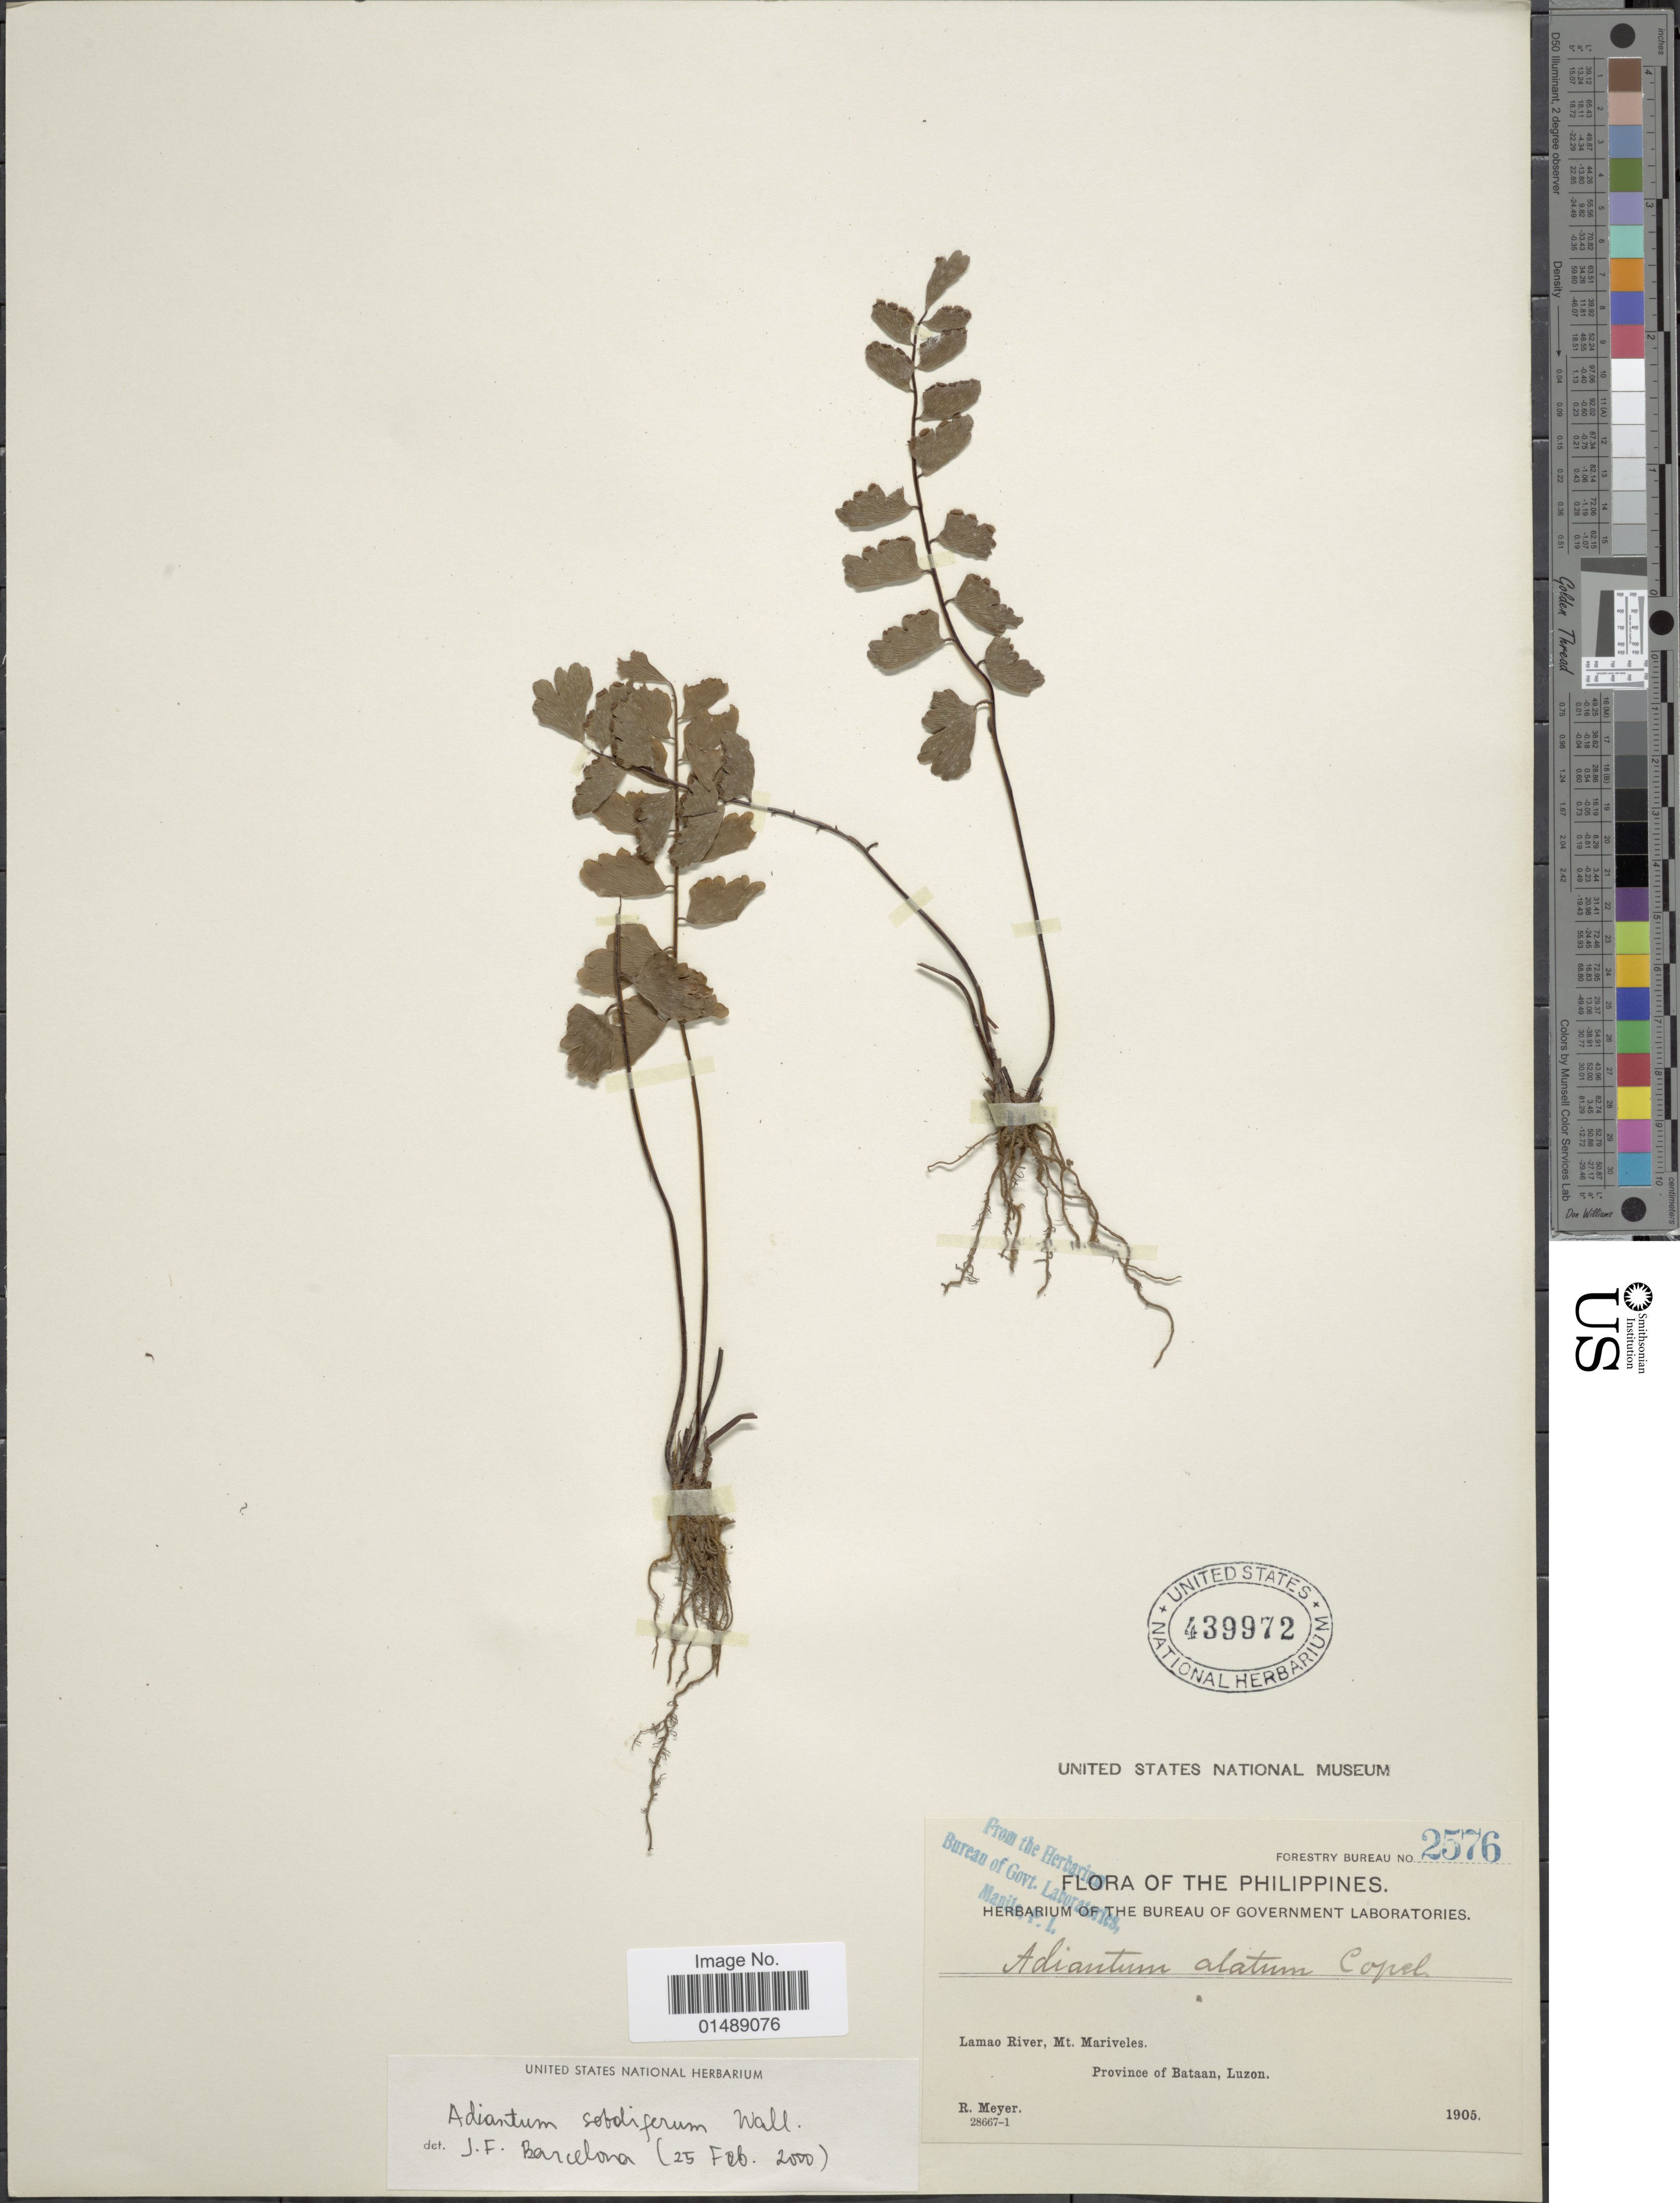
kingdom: Plantae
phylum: Tracheophyta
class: Polypodiopsida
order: Polypodiales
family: Pteridaceae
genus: Adiantum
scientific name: Adiantum soboliferum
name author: Wall. ex Hook.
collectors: R. Meyer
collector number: Forestry Bureau 2576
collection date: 1905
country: Philippines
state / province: Cagayan Valley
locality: Lamao River, Mt. Mariveles, Province of Bataan, Luzon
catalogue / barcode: US 439972